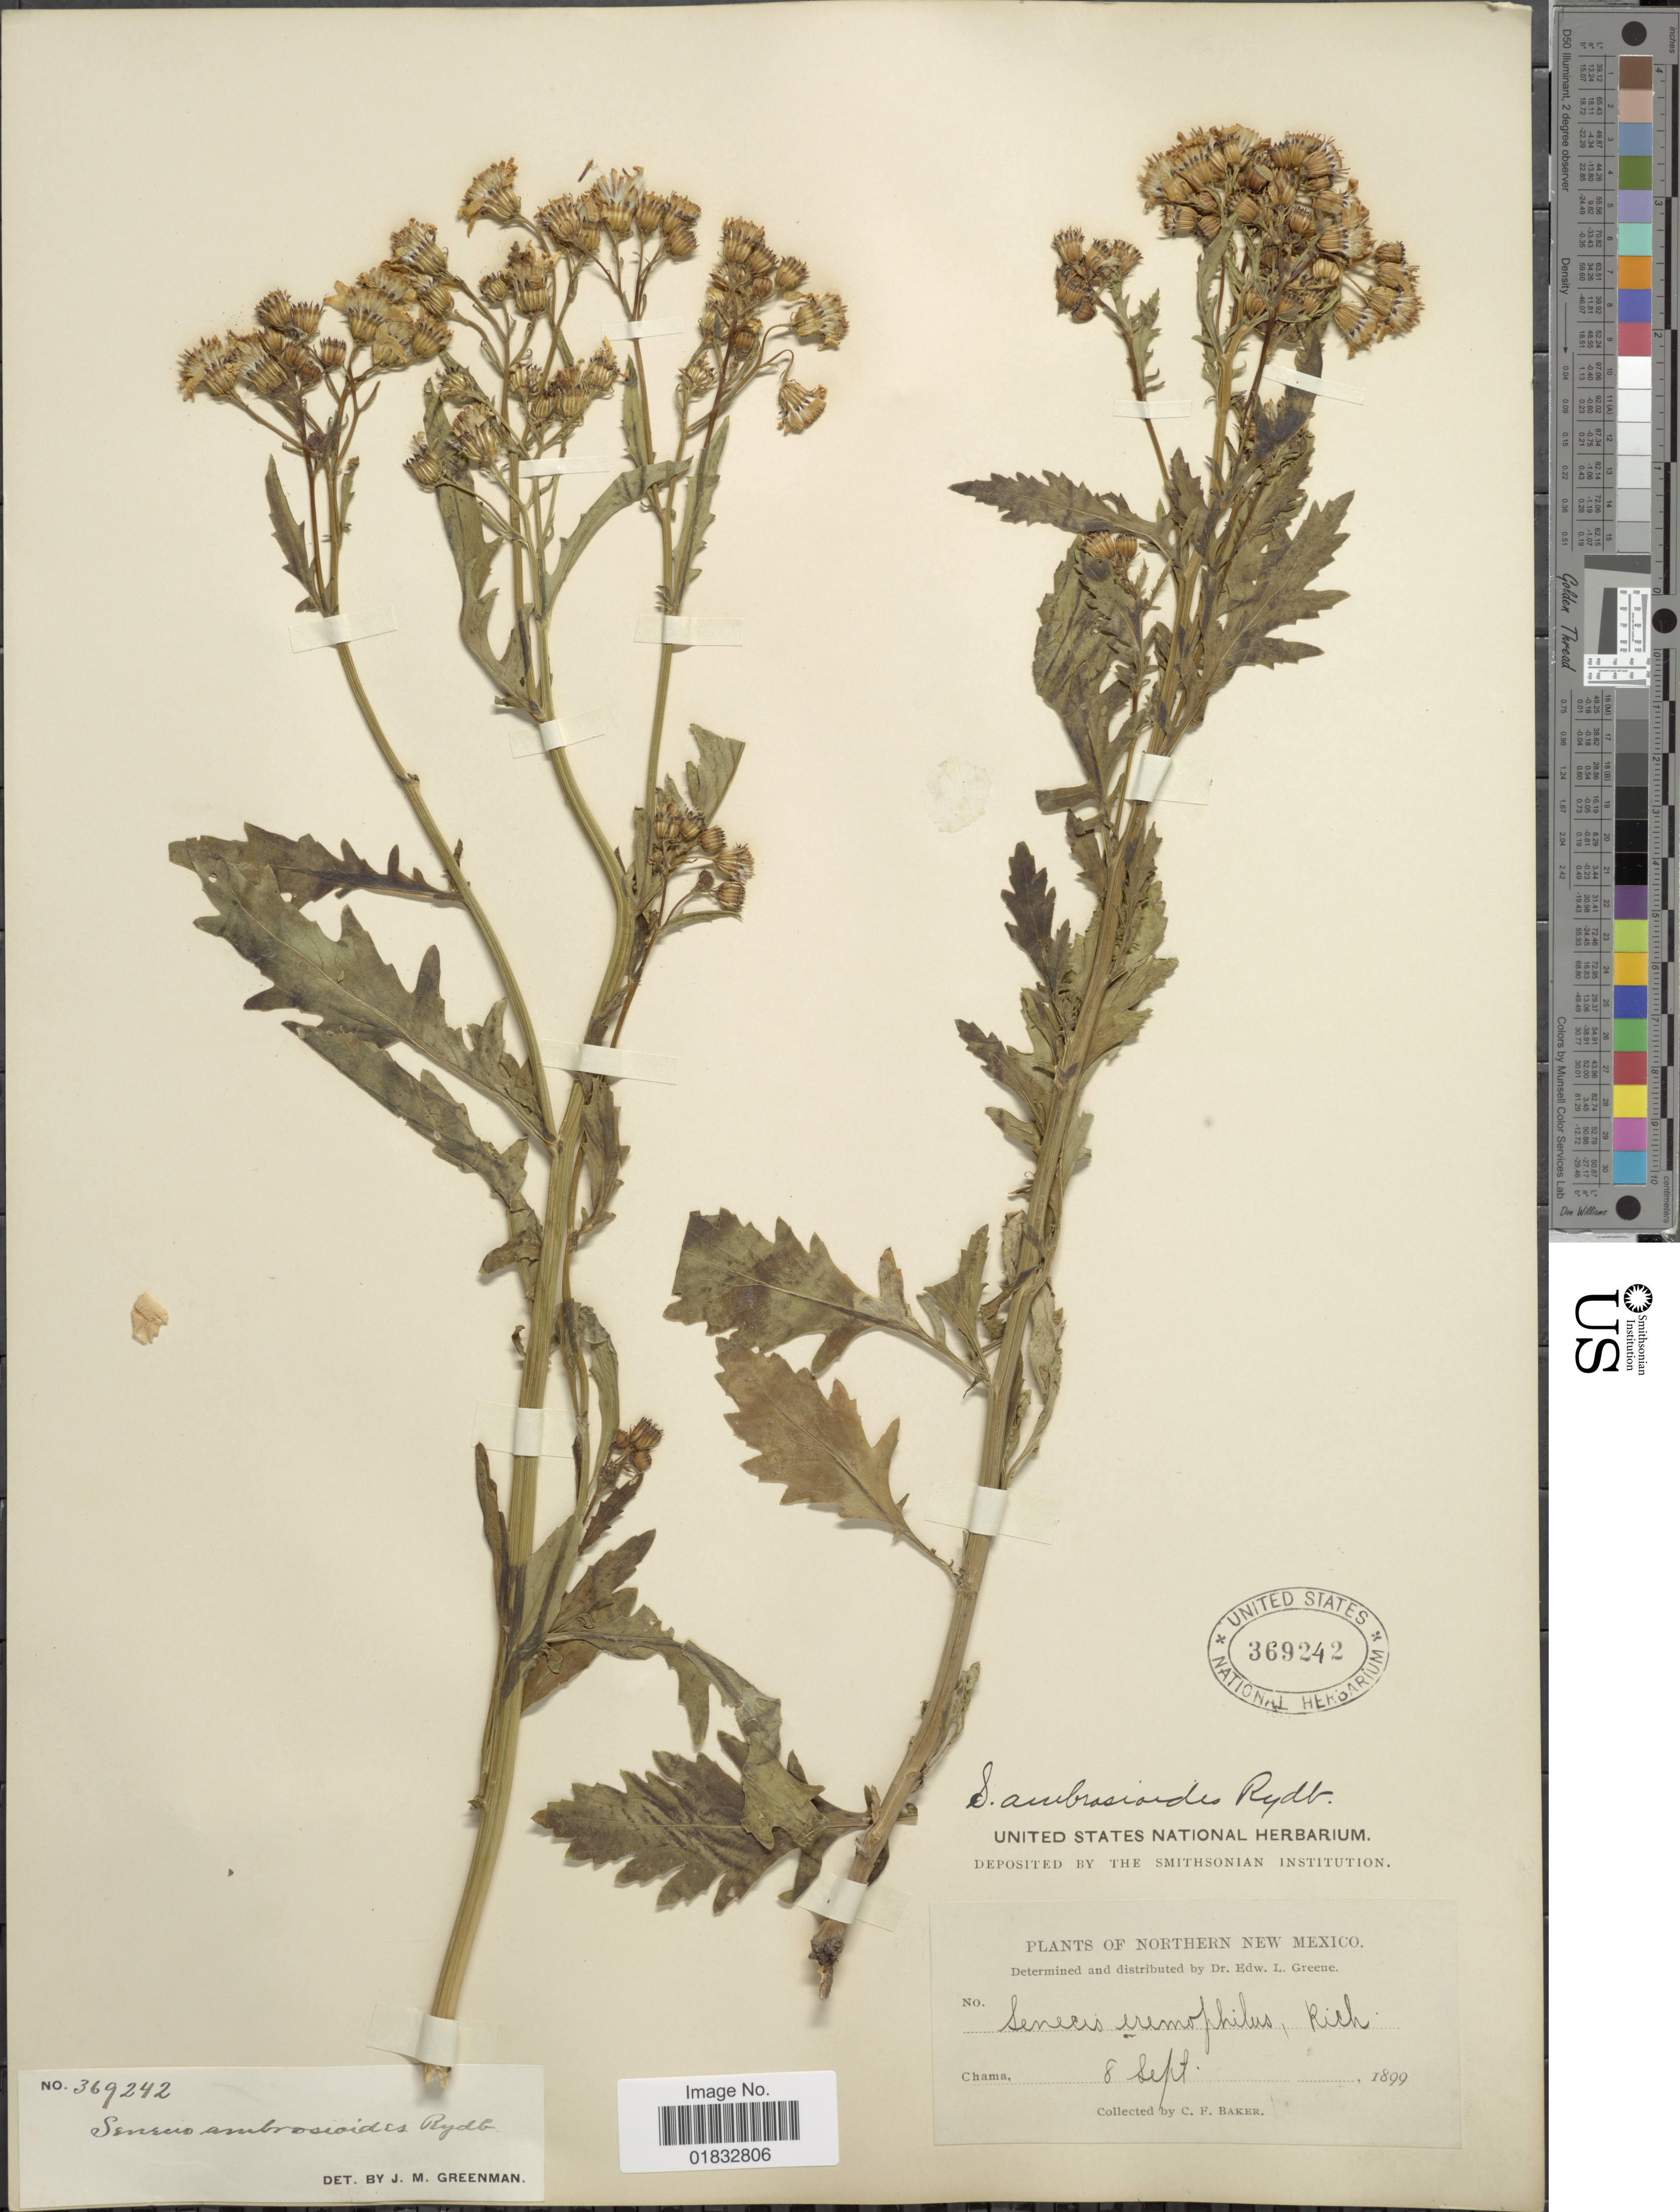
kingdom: Plantae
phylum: Tracheophyta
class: Magnoliopsida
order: Asterales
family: Asteraceae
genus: Senecio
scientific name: Senecio eremophilus var. kingii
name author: (Rydb.) Greenm.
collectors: C. F. Baker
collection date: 1899-09-08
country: United States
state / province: New Mexico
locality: Northern New Mexico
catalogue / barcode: US 369242